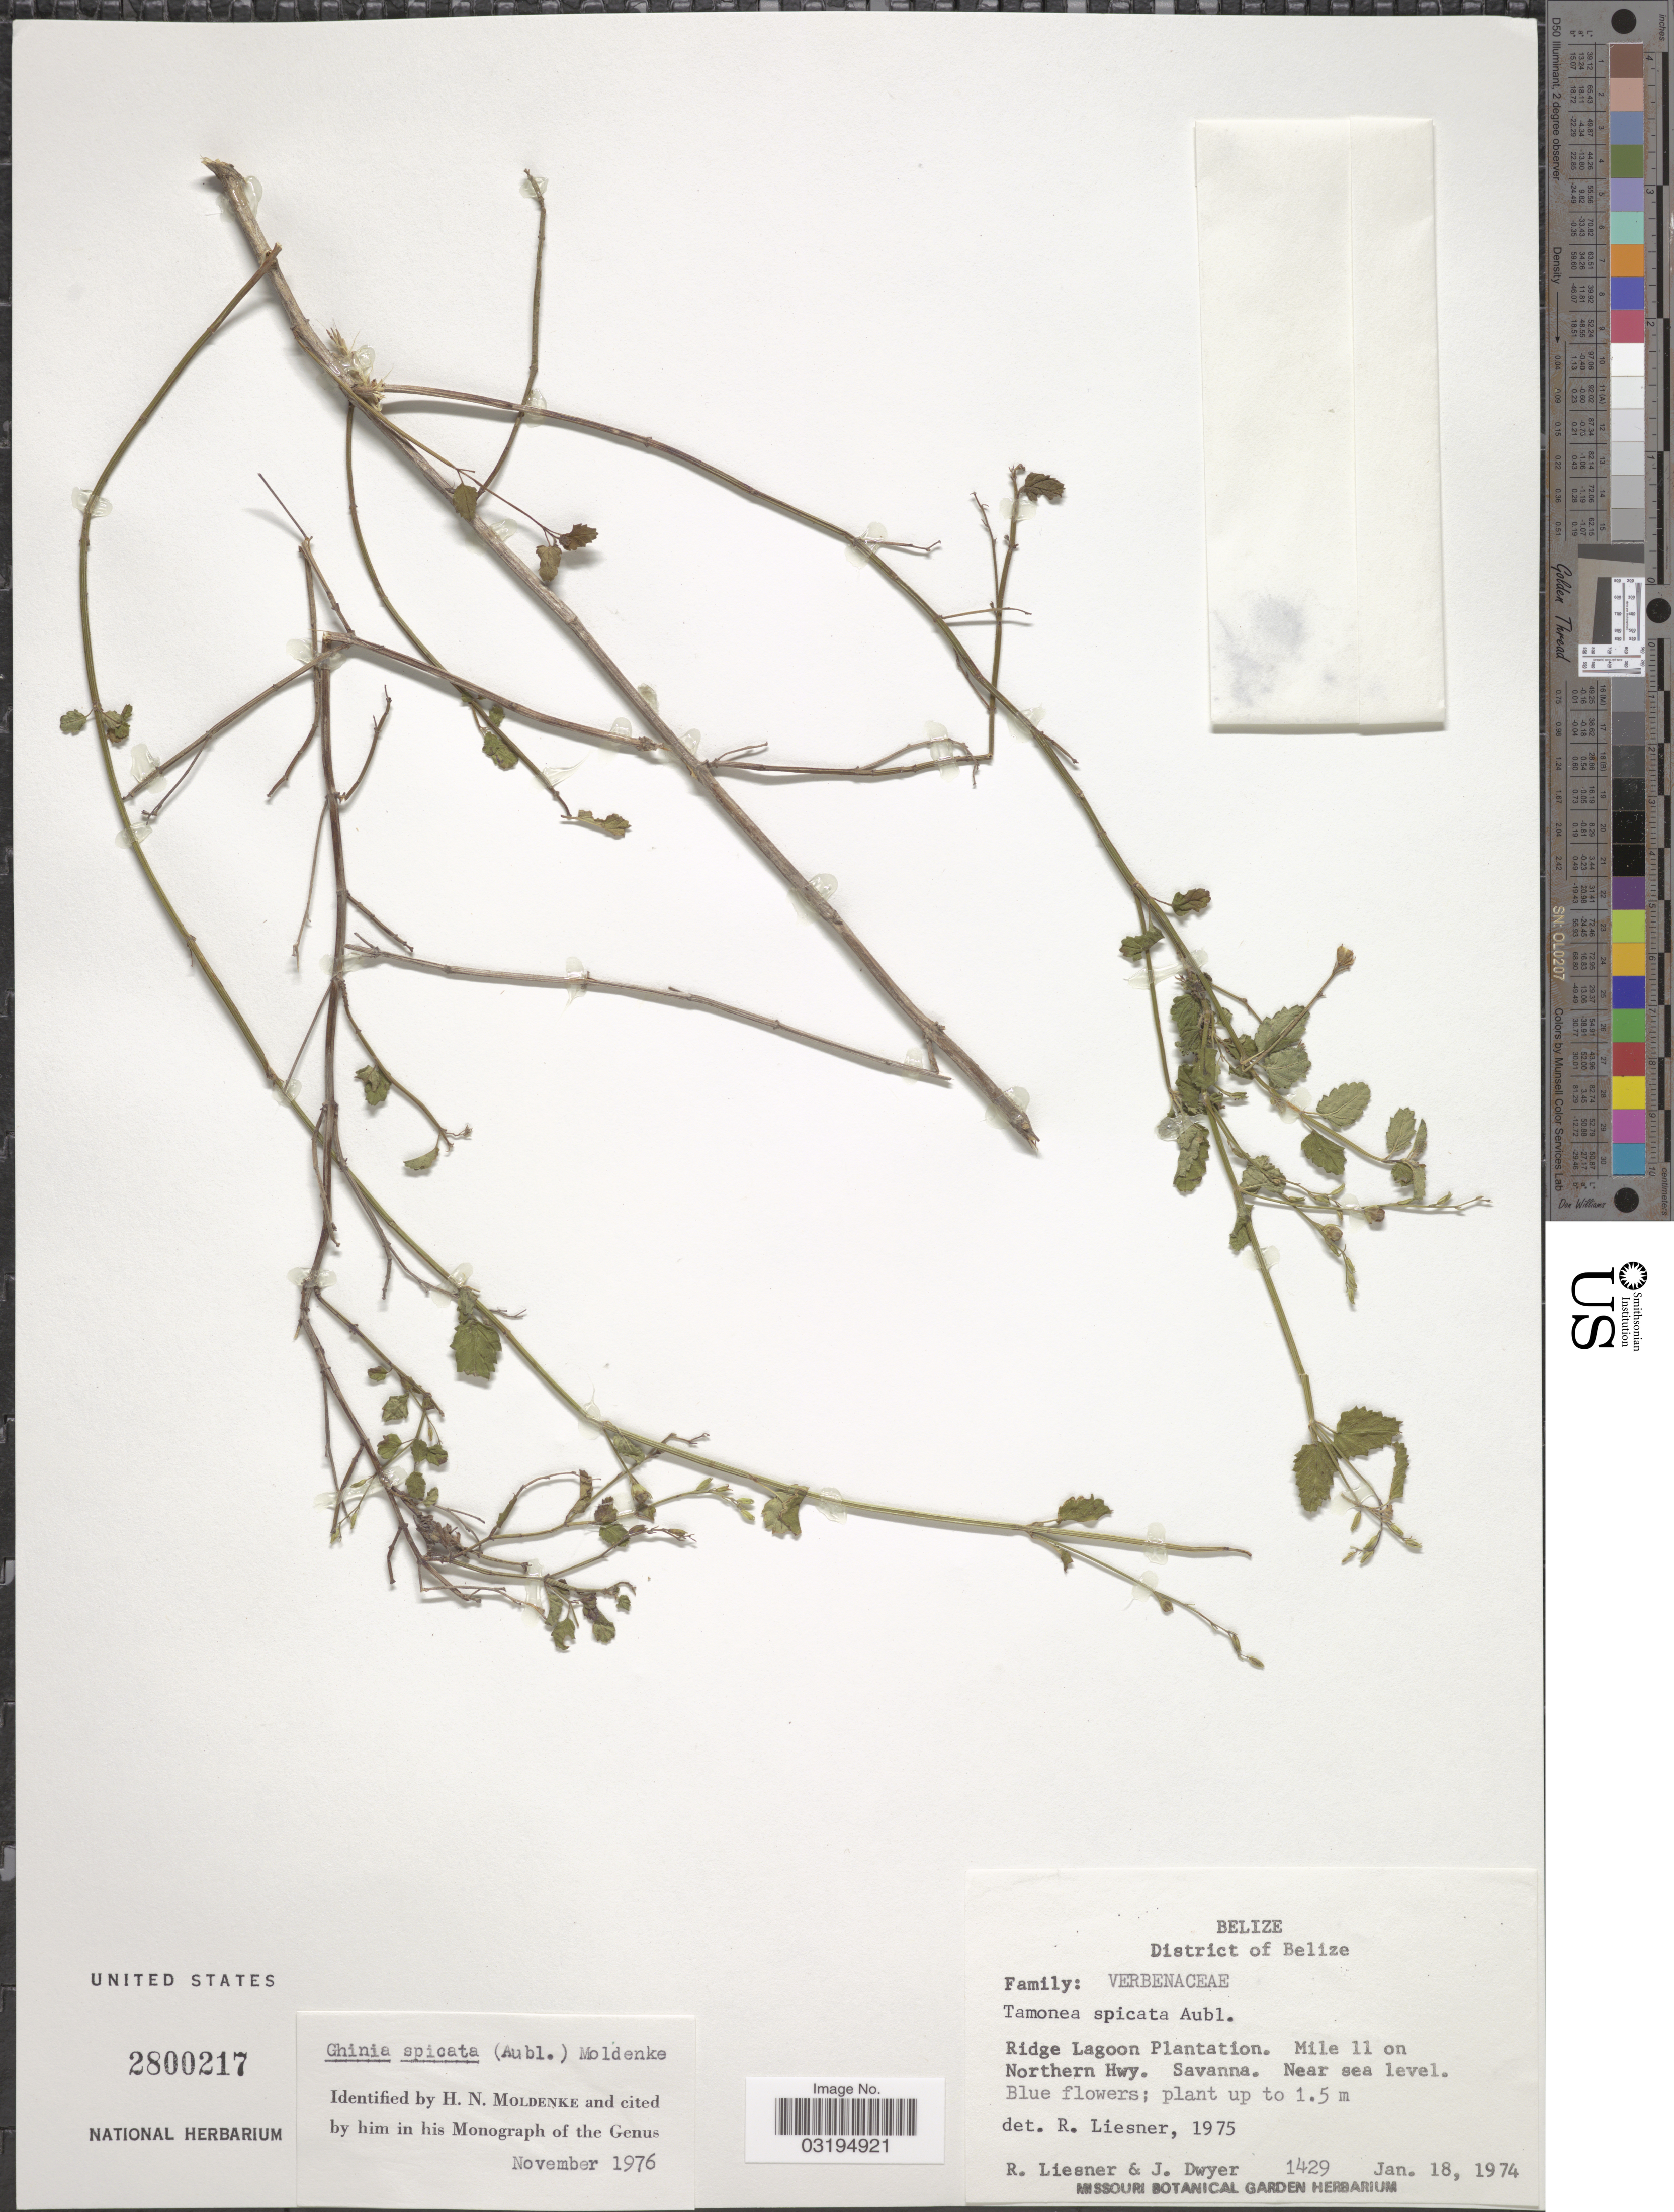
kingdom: Plantae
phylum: Tracheophyta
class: Magnoliopsida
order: Lamiales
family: Verbenaceae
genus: Tamonea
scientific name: Tamonea spicata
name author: Aubl.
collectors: R. L. Liesner & J. Dwyer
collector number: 1429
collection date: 1974-01-18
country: Belize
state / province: Belize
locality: District of Belize, Ridge Lagoon Plantation. Mile 11 on Northern Hwy. Savanna.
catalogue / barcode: US 2800217